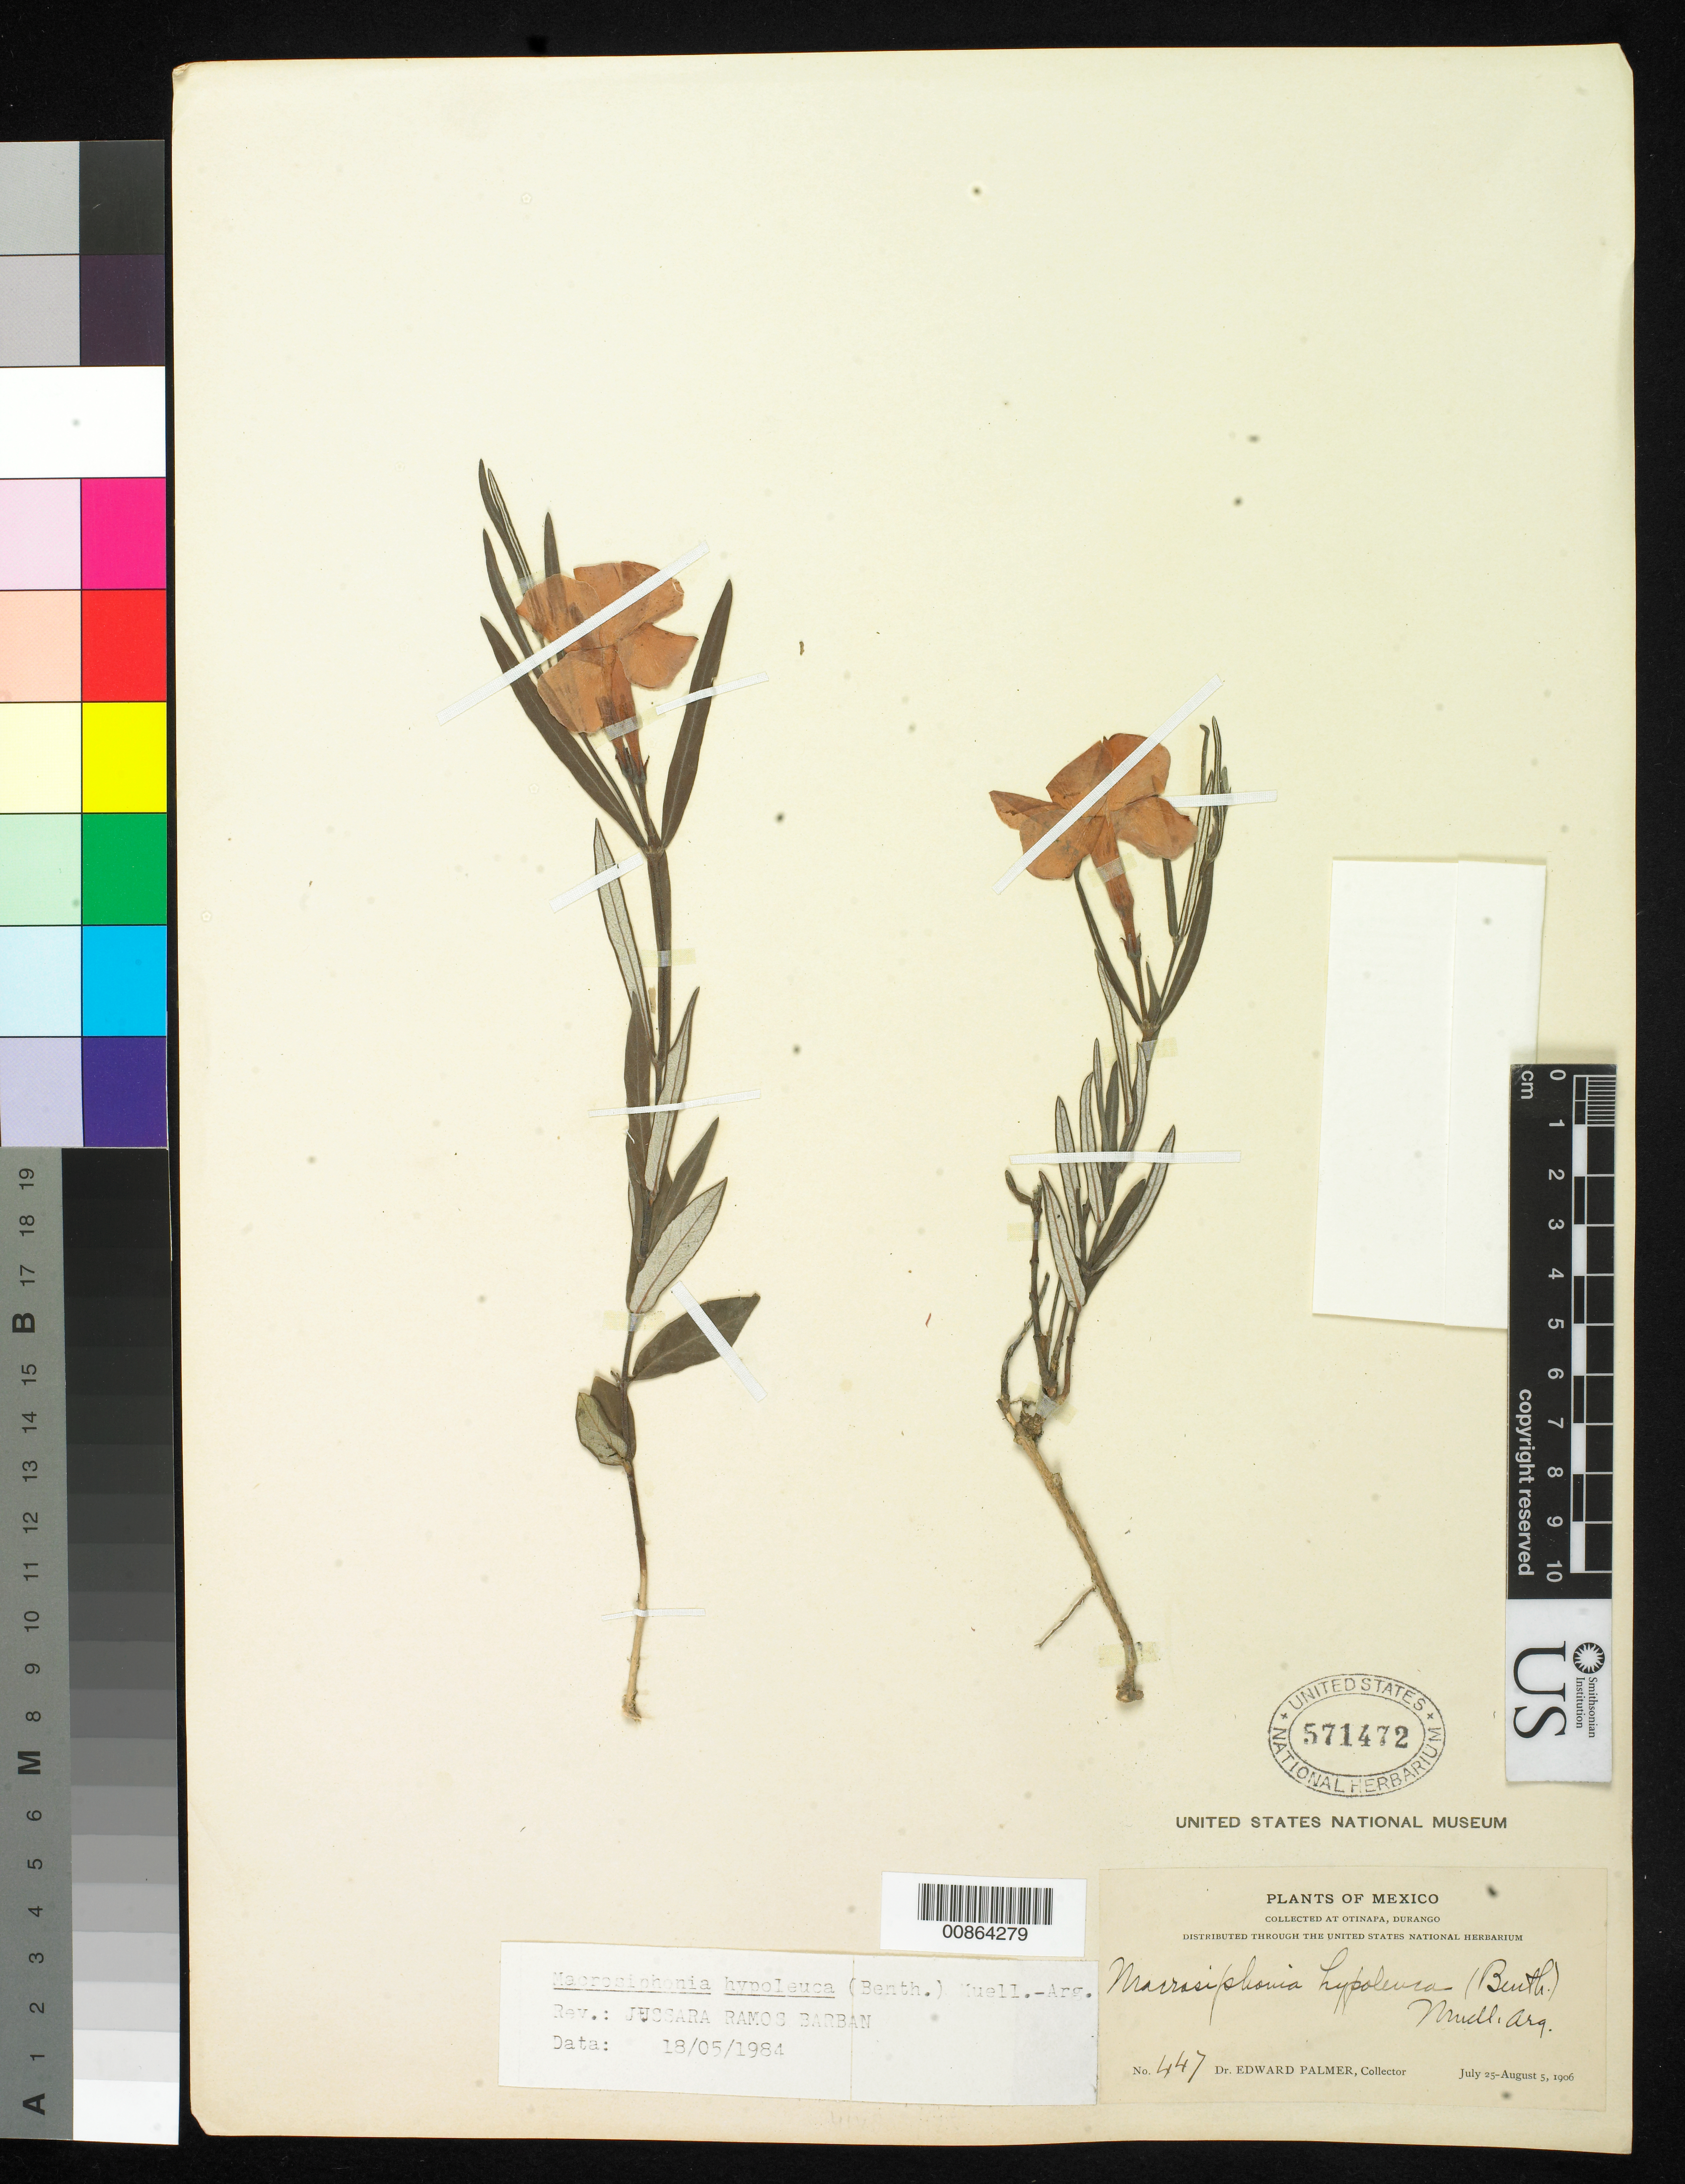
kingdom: Plantae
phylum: Tracheophyta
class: Magnoliopsida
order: Gentianales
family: Apocynaceae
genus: Macrosiphonia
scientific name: Macrosiphonia hypoleuca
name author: (Benth.) Müll. Arg.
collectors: E. Palmer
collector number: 447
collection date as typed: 25 Jul 1906 to 05 Aug 1906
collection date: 1906-07-25/1906-08-05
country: Mexico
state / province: Durango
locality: Otinapa, Durango.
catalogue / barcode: US 571472